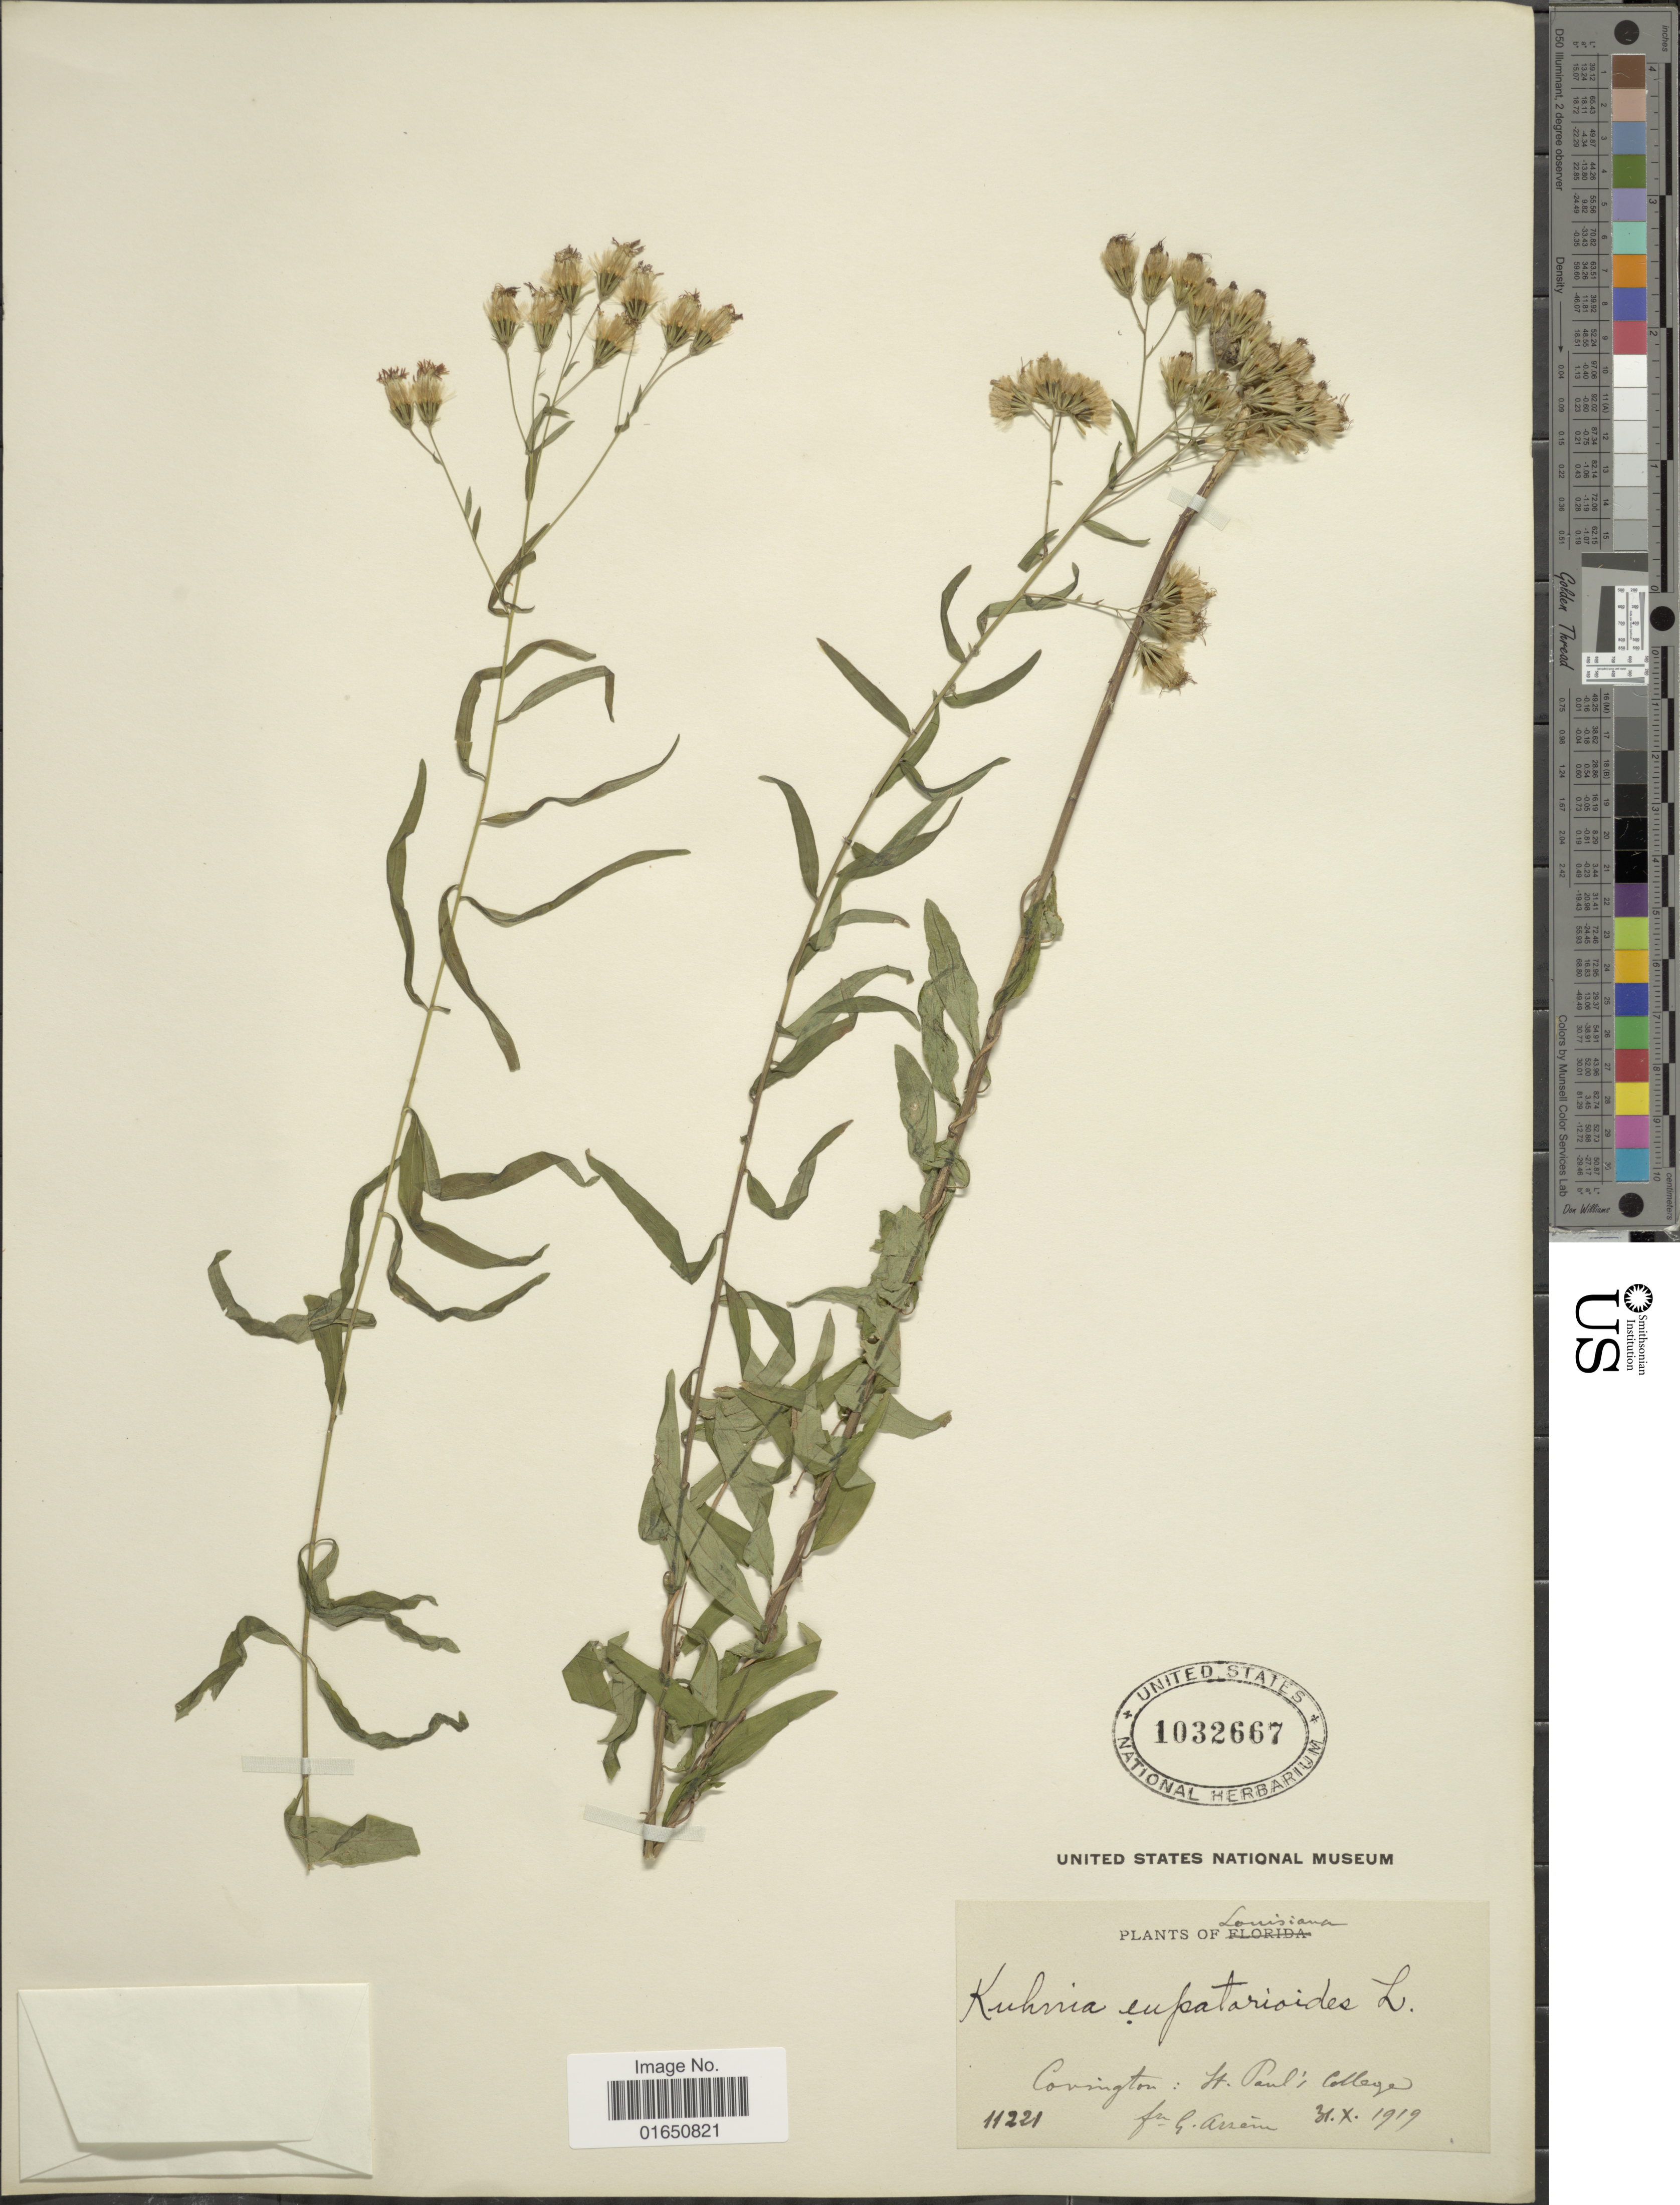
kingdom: Plantae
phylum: Tracheophyta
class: Magnoliopsida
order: Asterales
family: Asteraceae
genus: Brickellia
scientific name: Brickellia eupatorioides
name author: (L.) Shinners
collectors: Bro. G. Arsène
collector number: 11221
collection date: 1919-01-31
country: United States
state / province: Louisiana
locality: Covington: St. Paul's College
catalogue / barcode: US 1032667